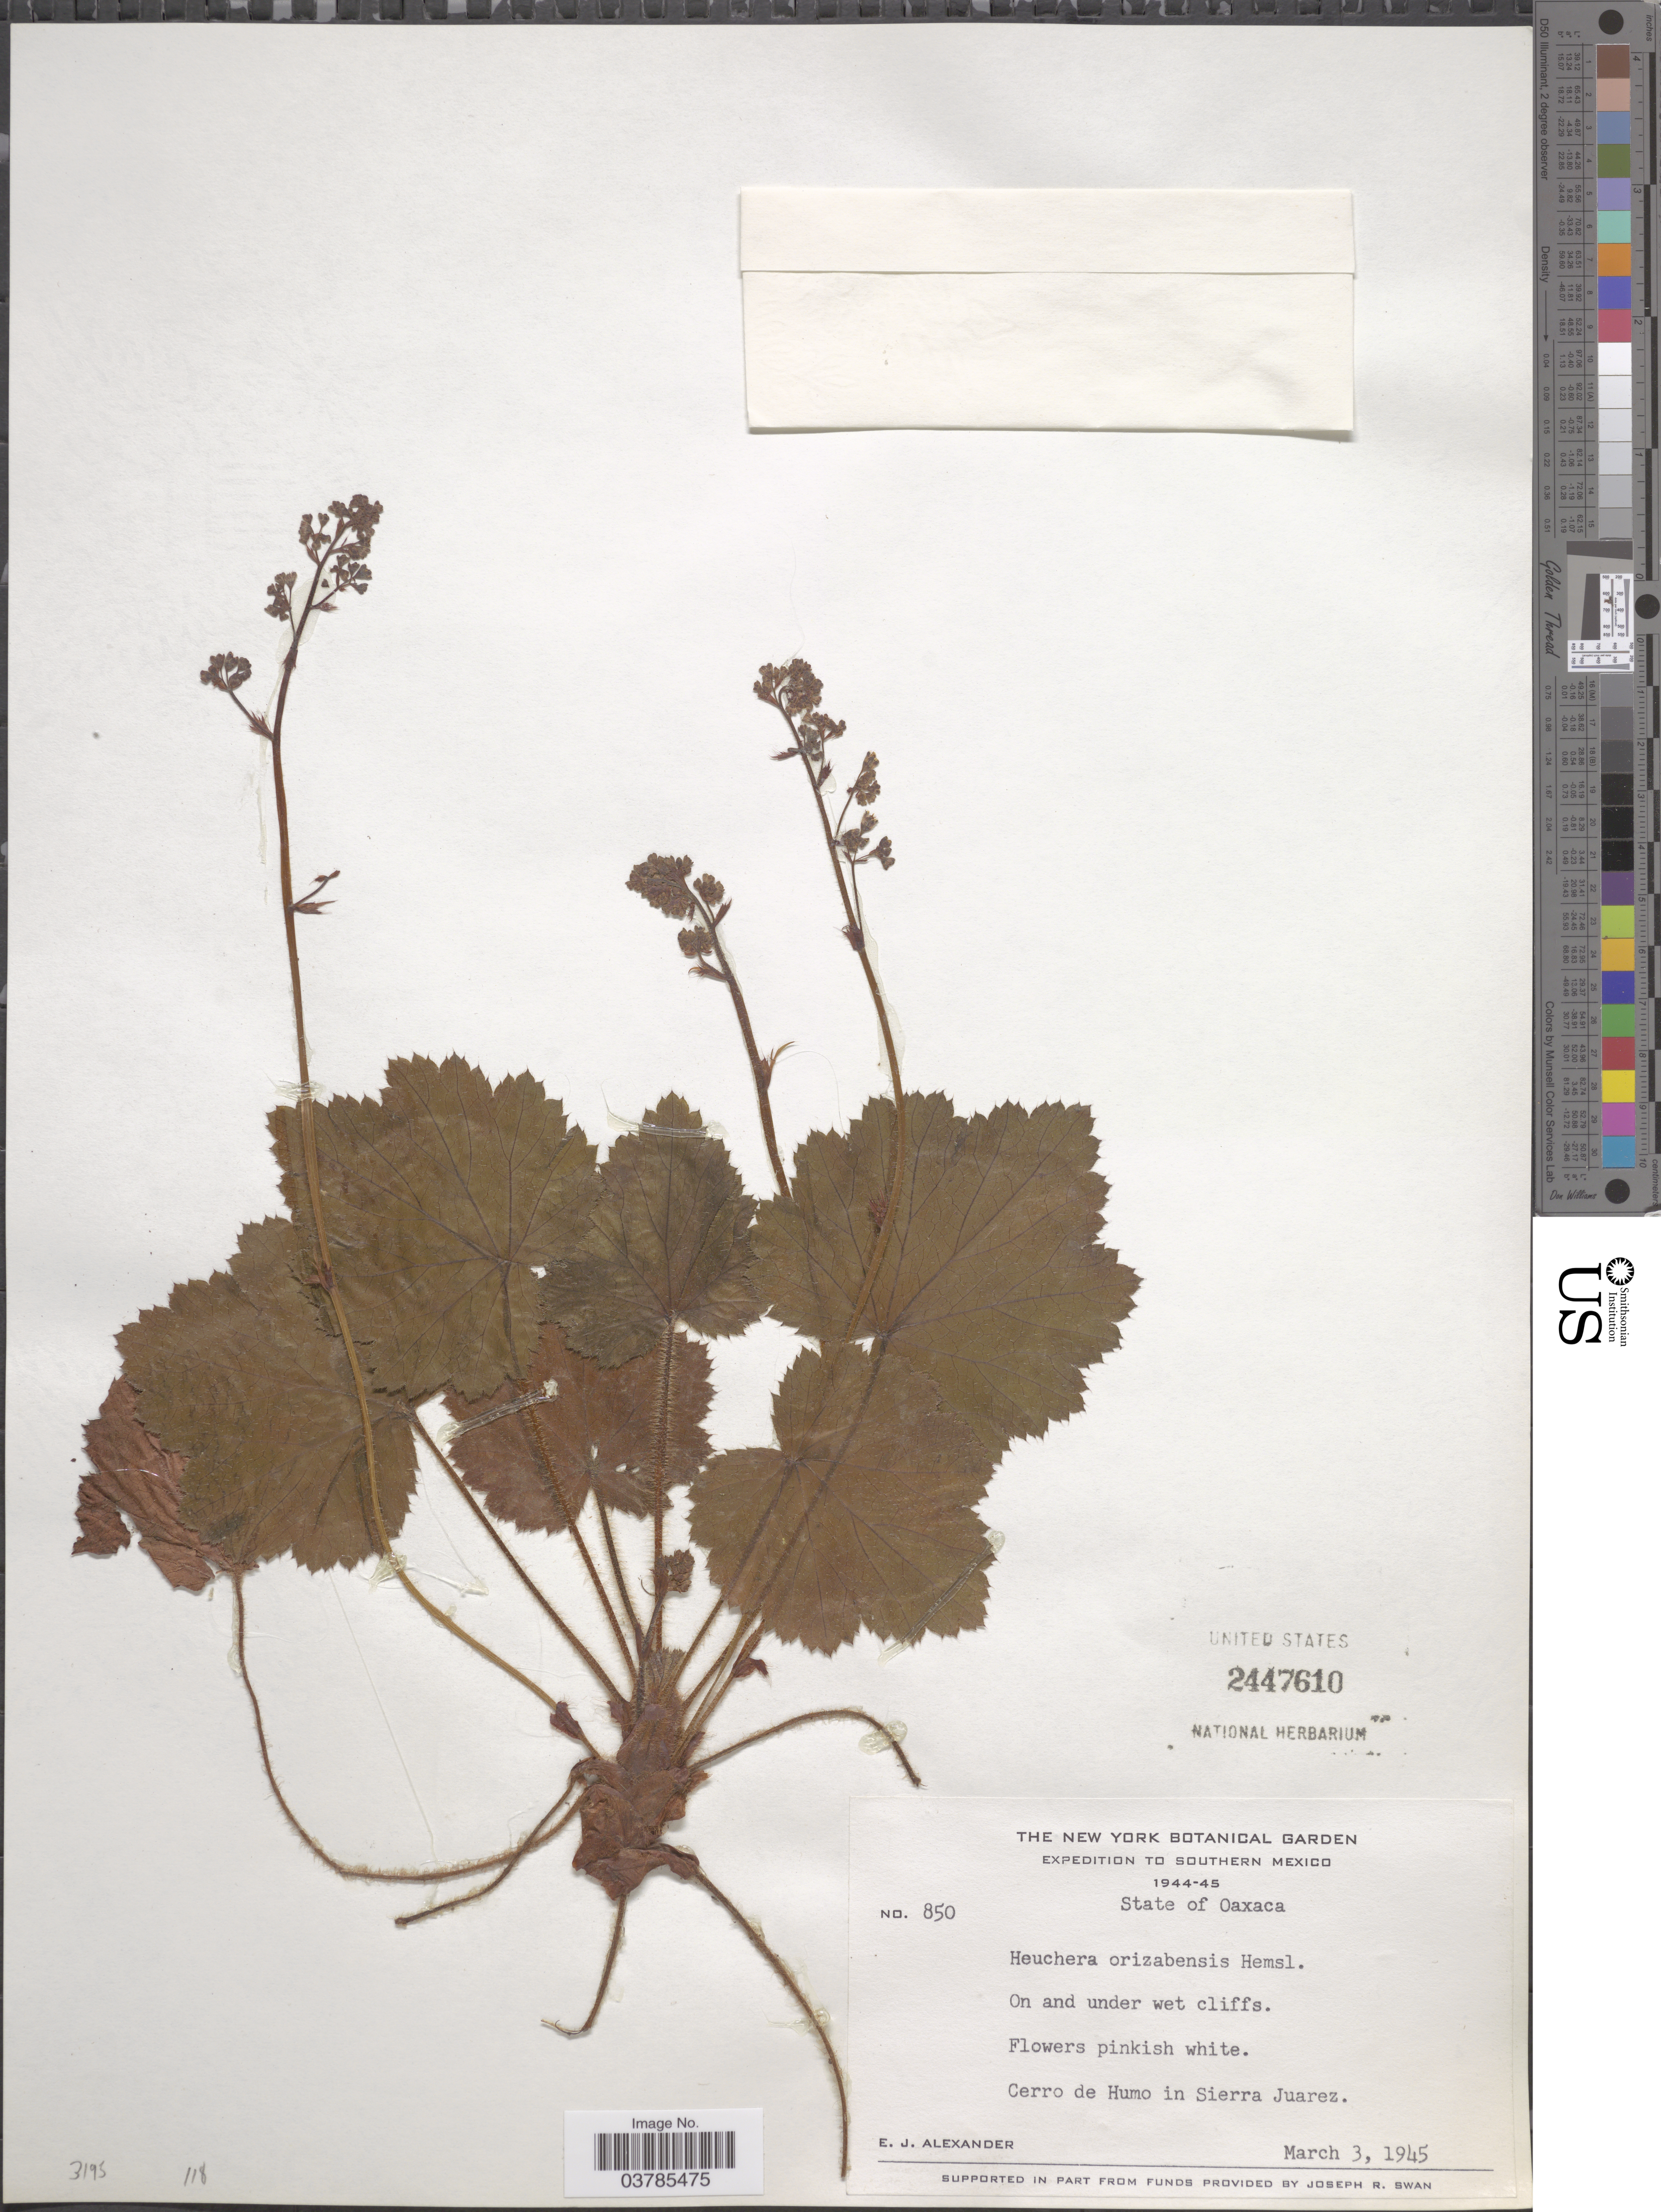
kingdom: Plantae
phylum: Tracheophyta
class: Magnoliopsida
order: Saxifragales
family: Saxifragaceae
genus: Heuchera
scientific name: Heuchera orizabensis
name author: Hemsl.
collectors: E. J. Alexander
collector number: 850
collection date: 1945-03-03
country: Mexico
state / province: Oaxaca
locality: Expedition to Southern Mexico 1944-45. Cerro de Humo in Sierra Juarez.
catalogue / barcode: US 2447610